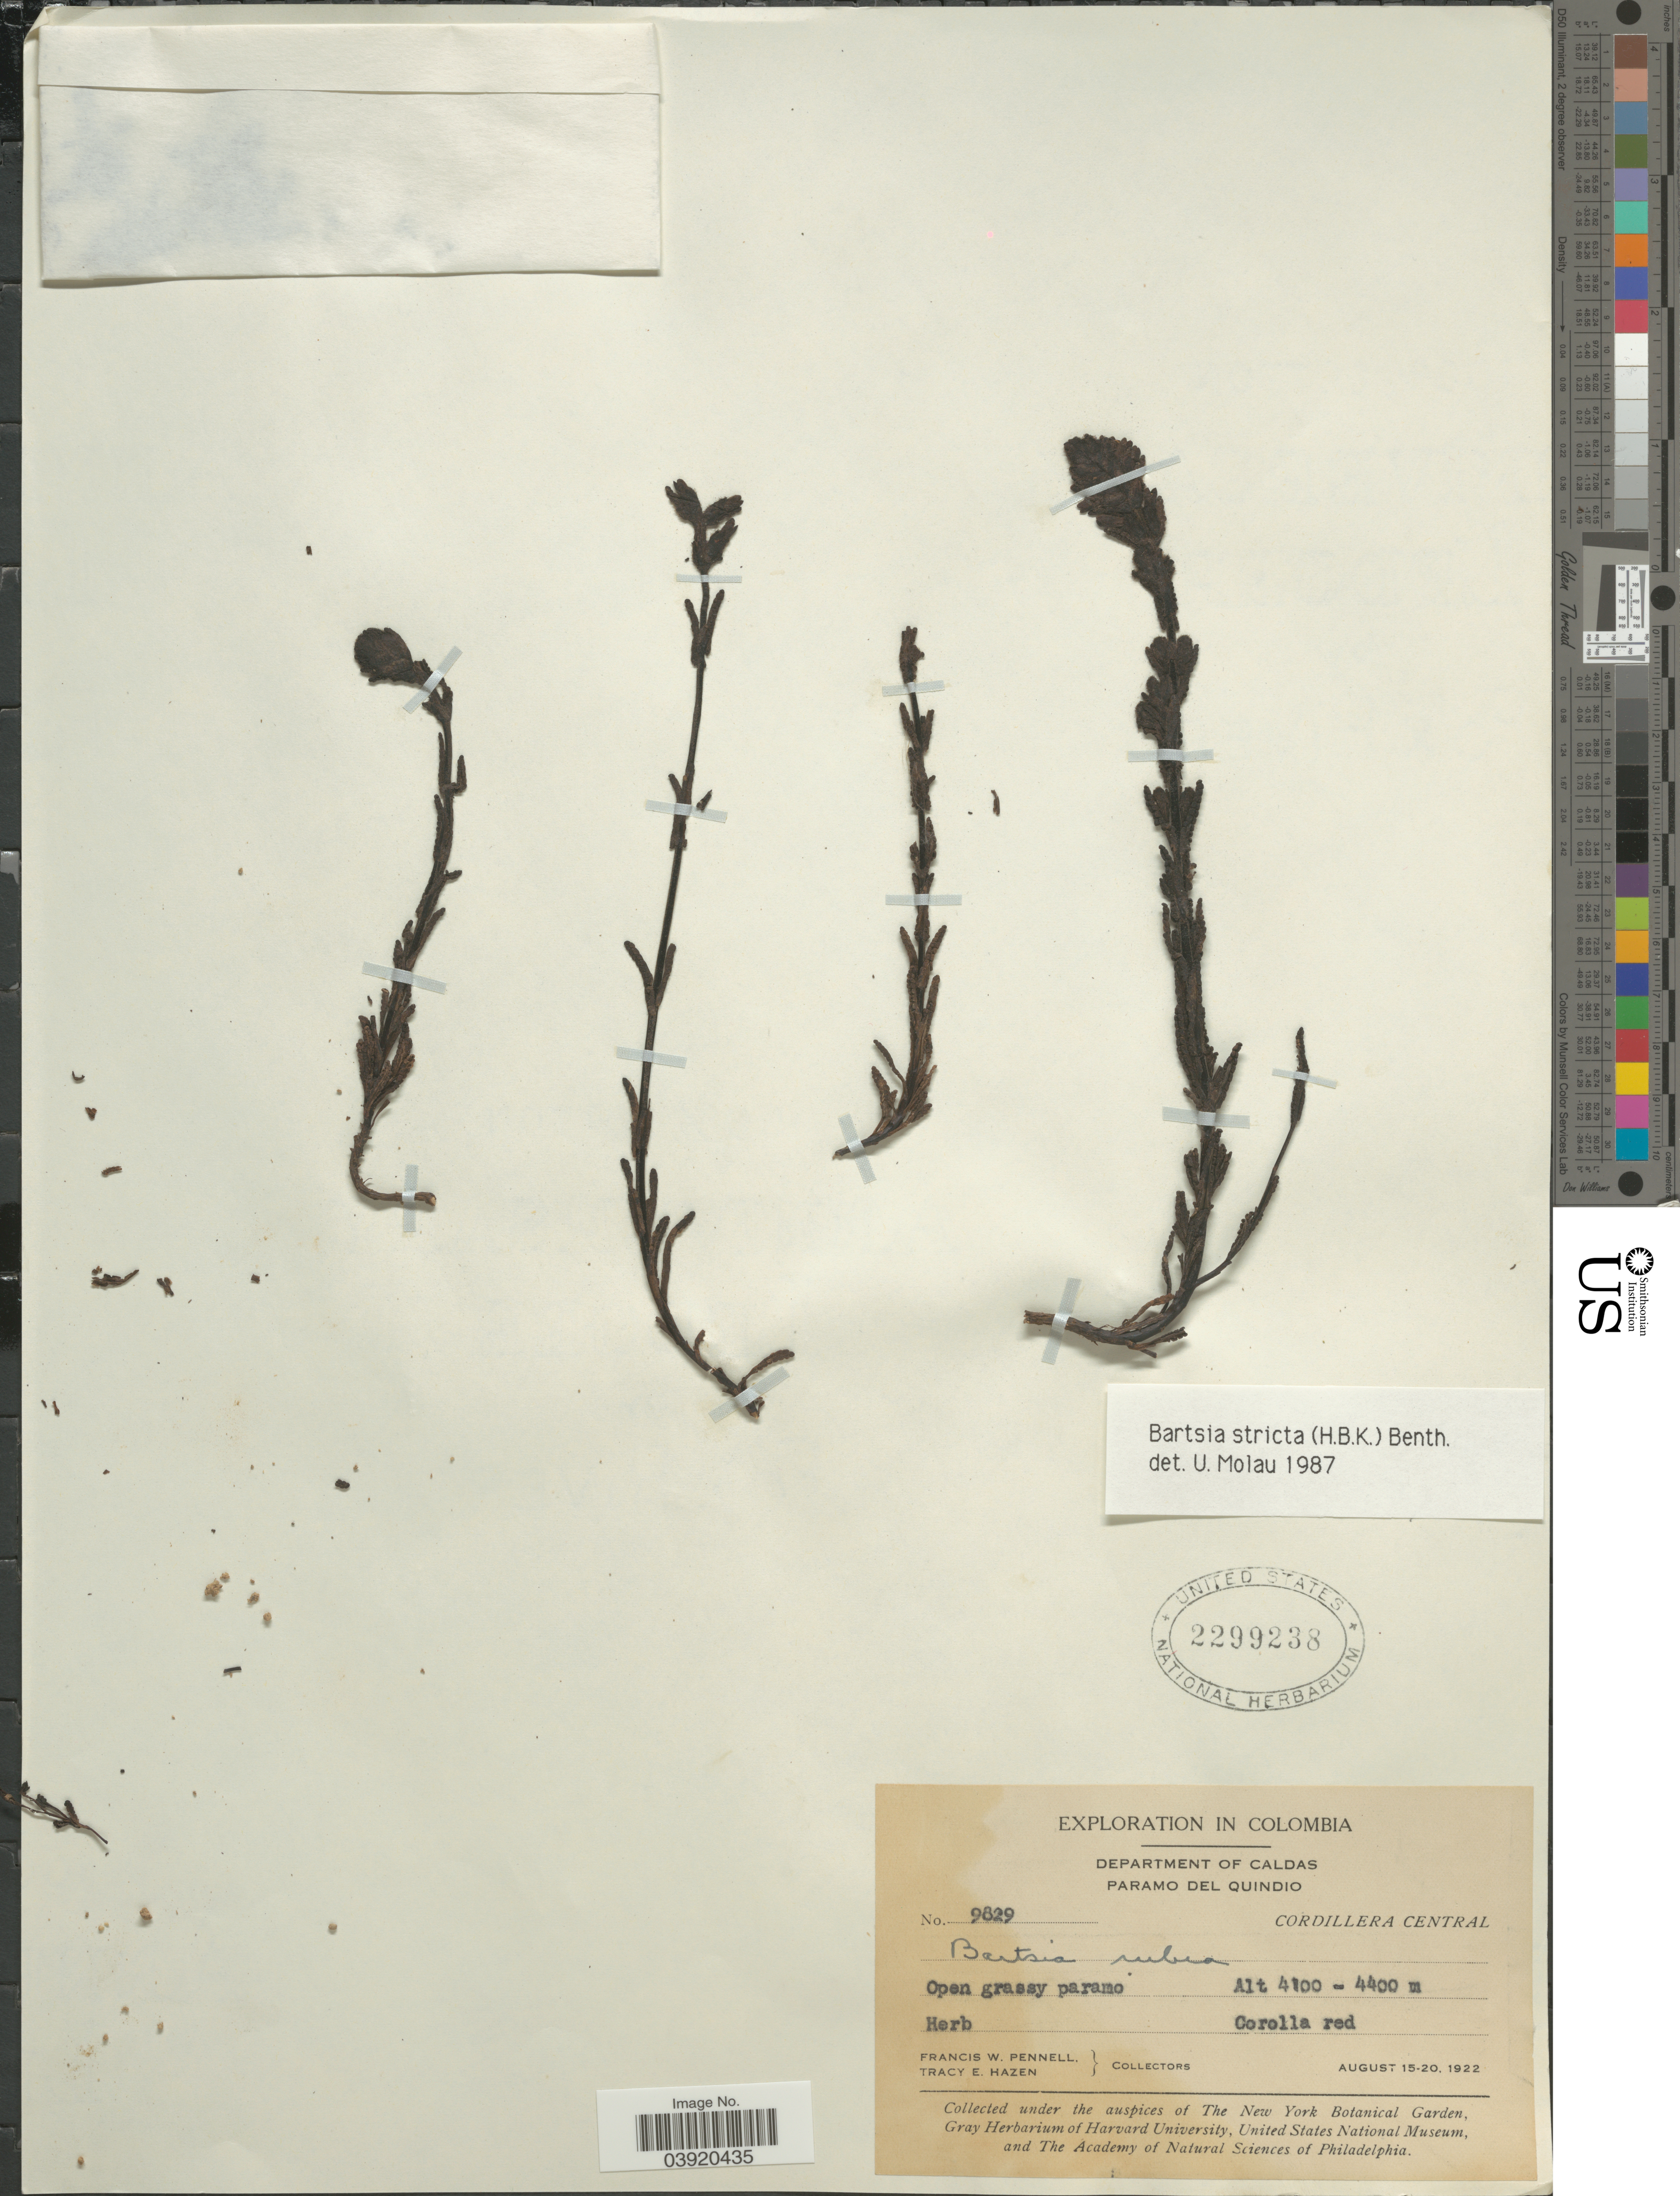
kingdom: Plantae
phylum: Tracheophyta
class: Magnoliopsida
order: Lamiales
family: Orobanchaceae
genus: Bartsia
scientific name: Bartsia stricta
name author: (Kunth) Benth.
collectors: F. W. Pennell & T. E. Hazen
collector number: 9829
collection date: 1922-08-15/1922-08-20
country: Colombia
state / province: Caldas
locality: Department of Caldas. Paromo del Quindio. Cordillera Central.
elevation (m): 4100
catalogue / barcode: US 2299238